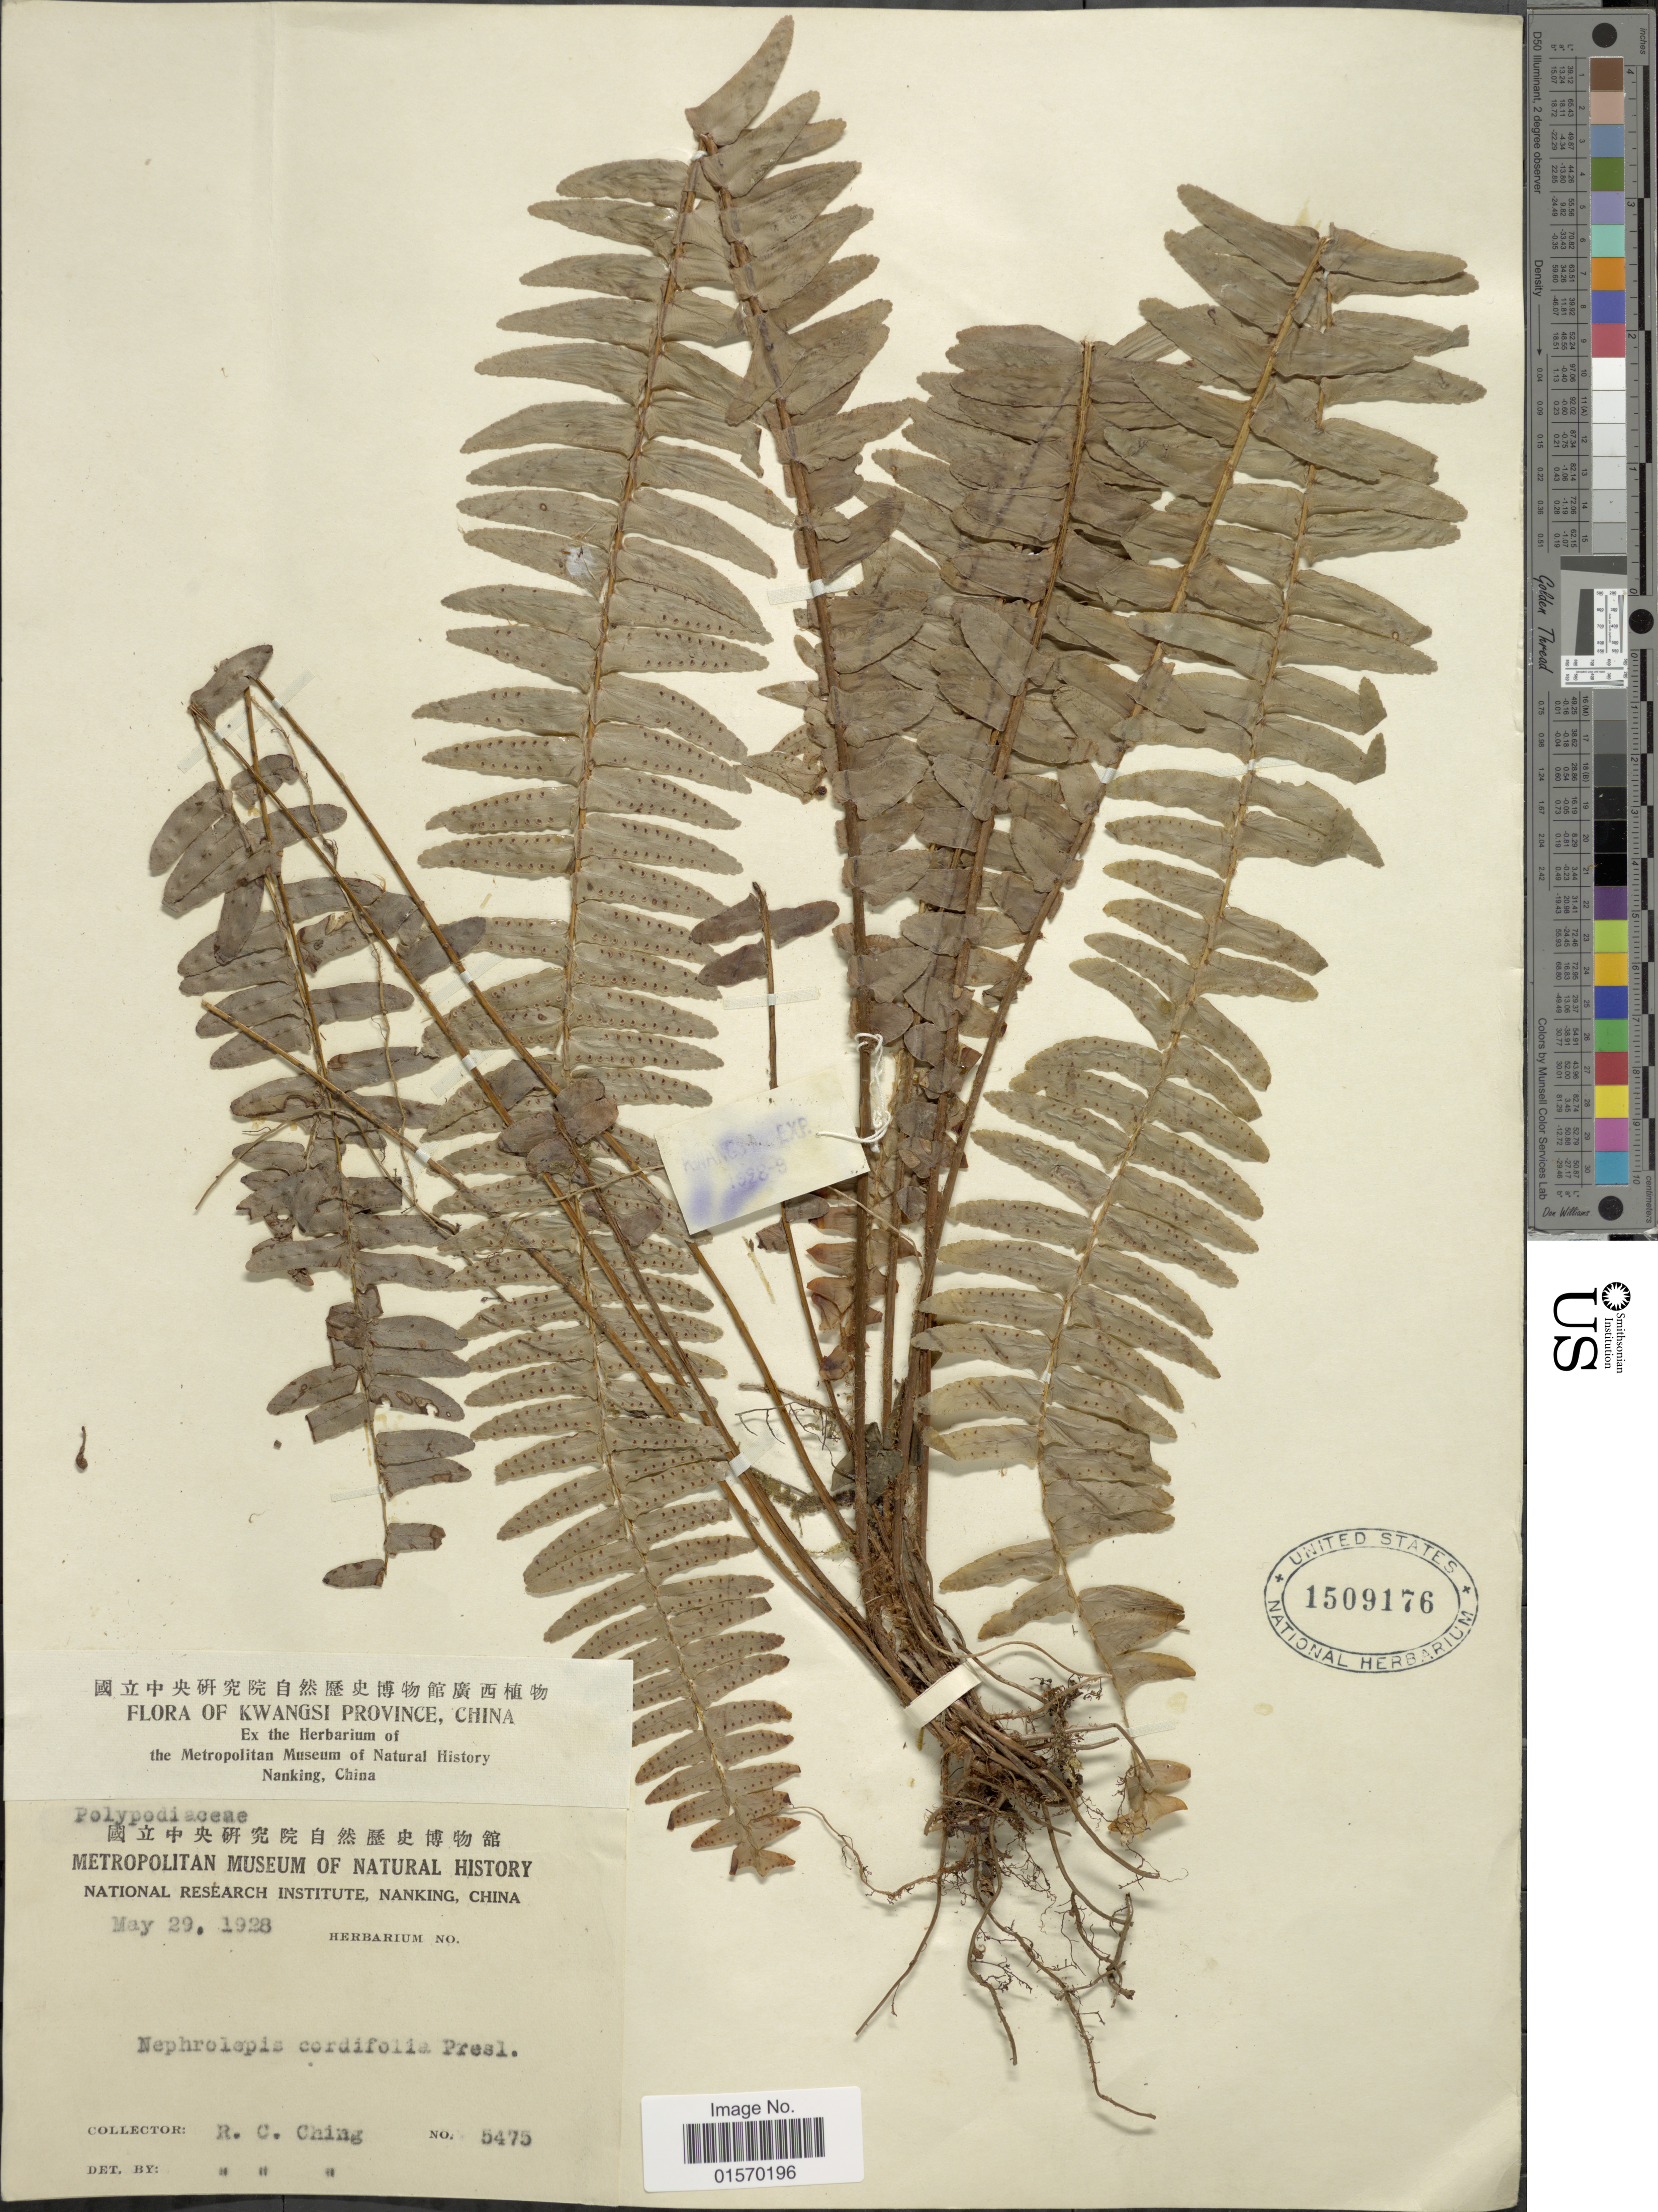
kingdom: Plantae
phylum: Tracheophyta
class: Polypodiopsida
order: Polypodiales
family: Nephrolepidaceae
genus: Nephrolepis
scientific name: Nephrolepis cordifolia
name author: (L.) C. Presl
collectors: R. C. Ching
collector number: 5475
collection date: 1928-05-29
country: China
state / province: Guangxi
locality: Kwangsi Province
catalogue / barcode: US 1509176